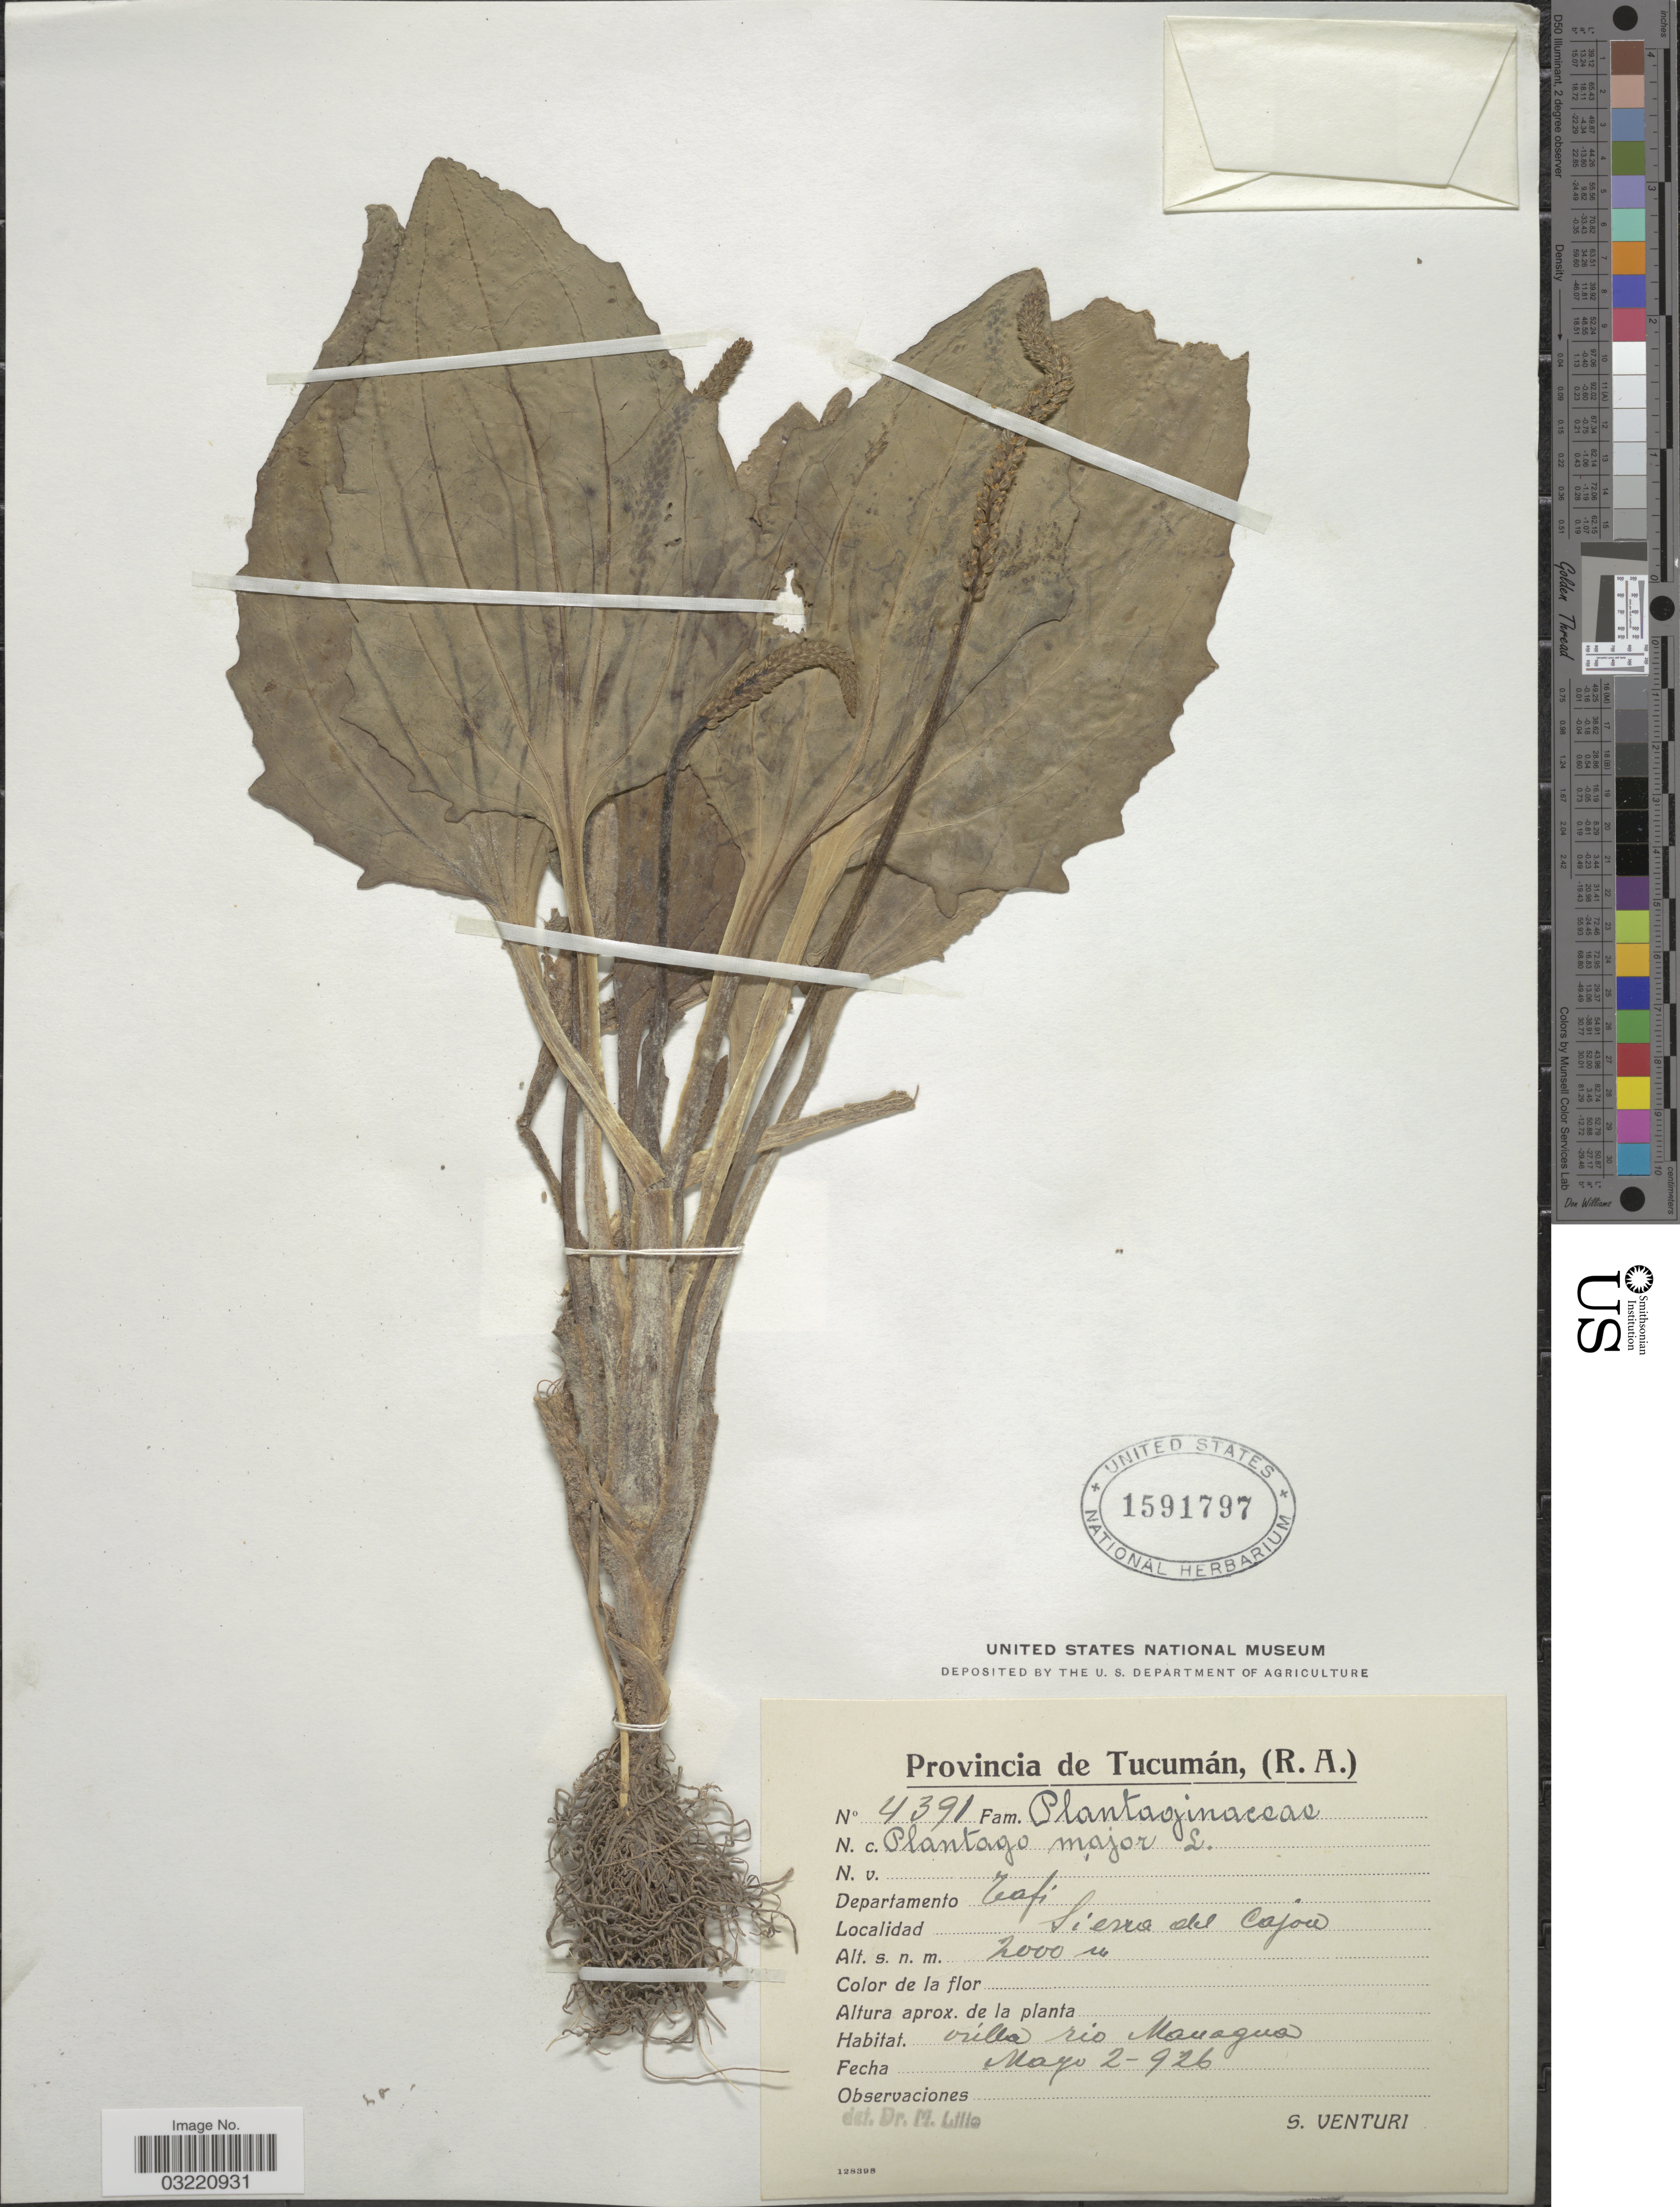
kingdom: Plantae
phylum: Tracheophyta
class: Magnoliopsida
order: Lamiales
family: Plantaginaceae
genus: Plantago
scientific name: Plantago major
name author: L.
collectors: S. Venturi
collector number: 4391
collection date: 1926-05-02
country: Argentina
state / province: Tucuman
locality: Departamento Tafi, Sierra del Cajon.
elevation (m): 2000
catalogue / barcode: US 1591797